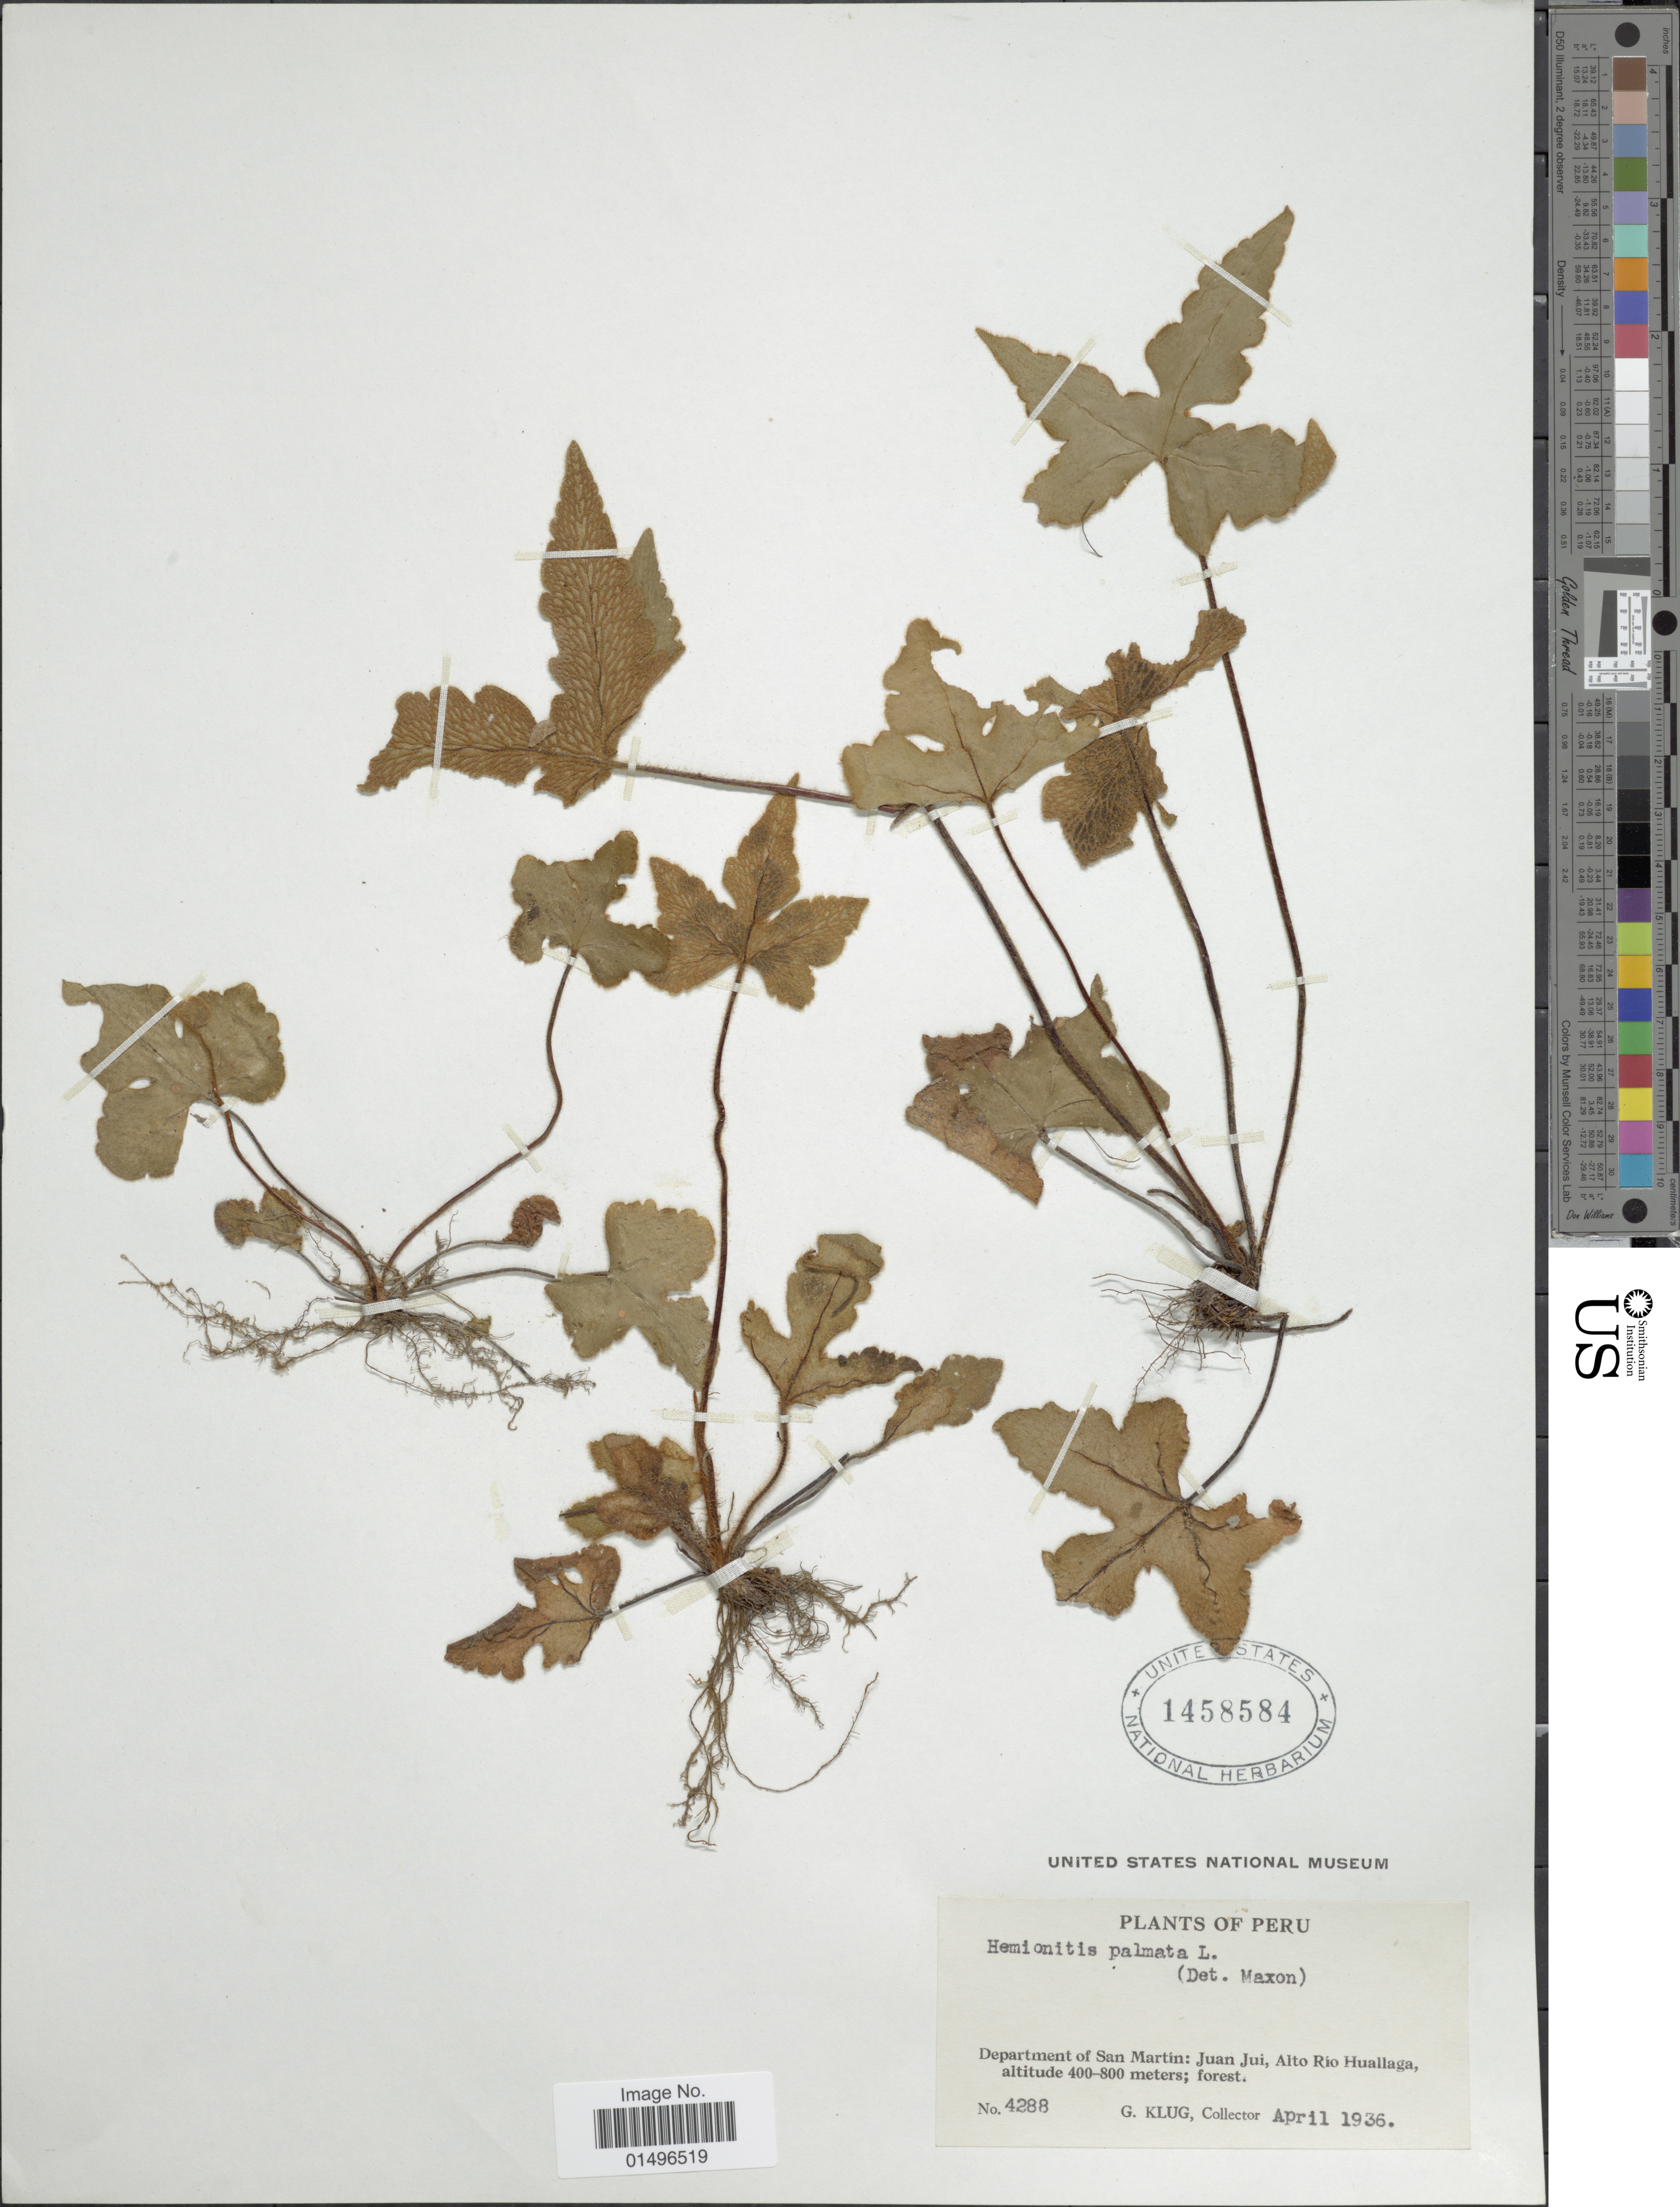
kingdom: Plantae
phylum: Tracheophyta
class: Polypodiopsida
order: Polypodiales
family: Pteridaceae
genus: Hemionitis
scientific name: Hemionitis palmata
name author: L.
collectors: G. Klug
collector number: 4288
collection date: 1936-04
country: Peru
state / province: San Martín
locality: Peru, Department of San Martin: Juan Jui, Alto Rio Huallaga.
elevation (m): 400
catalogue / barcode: US 1458584